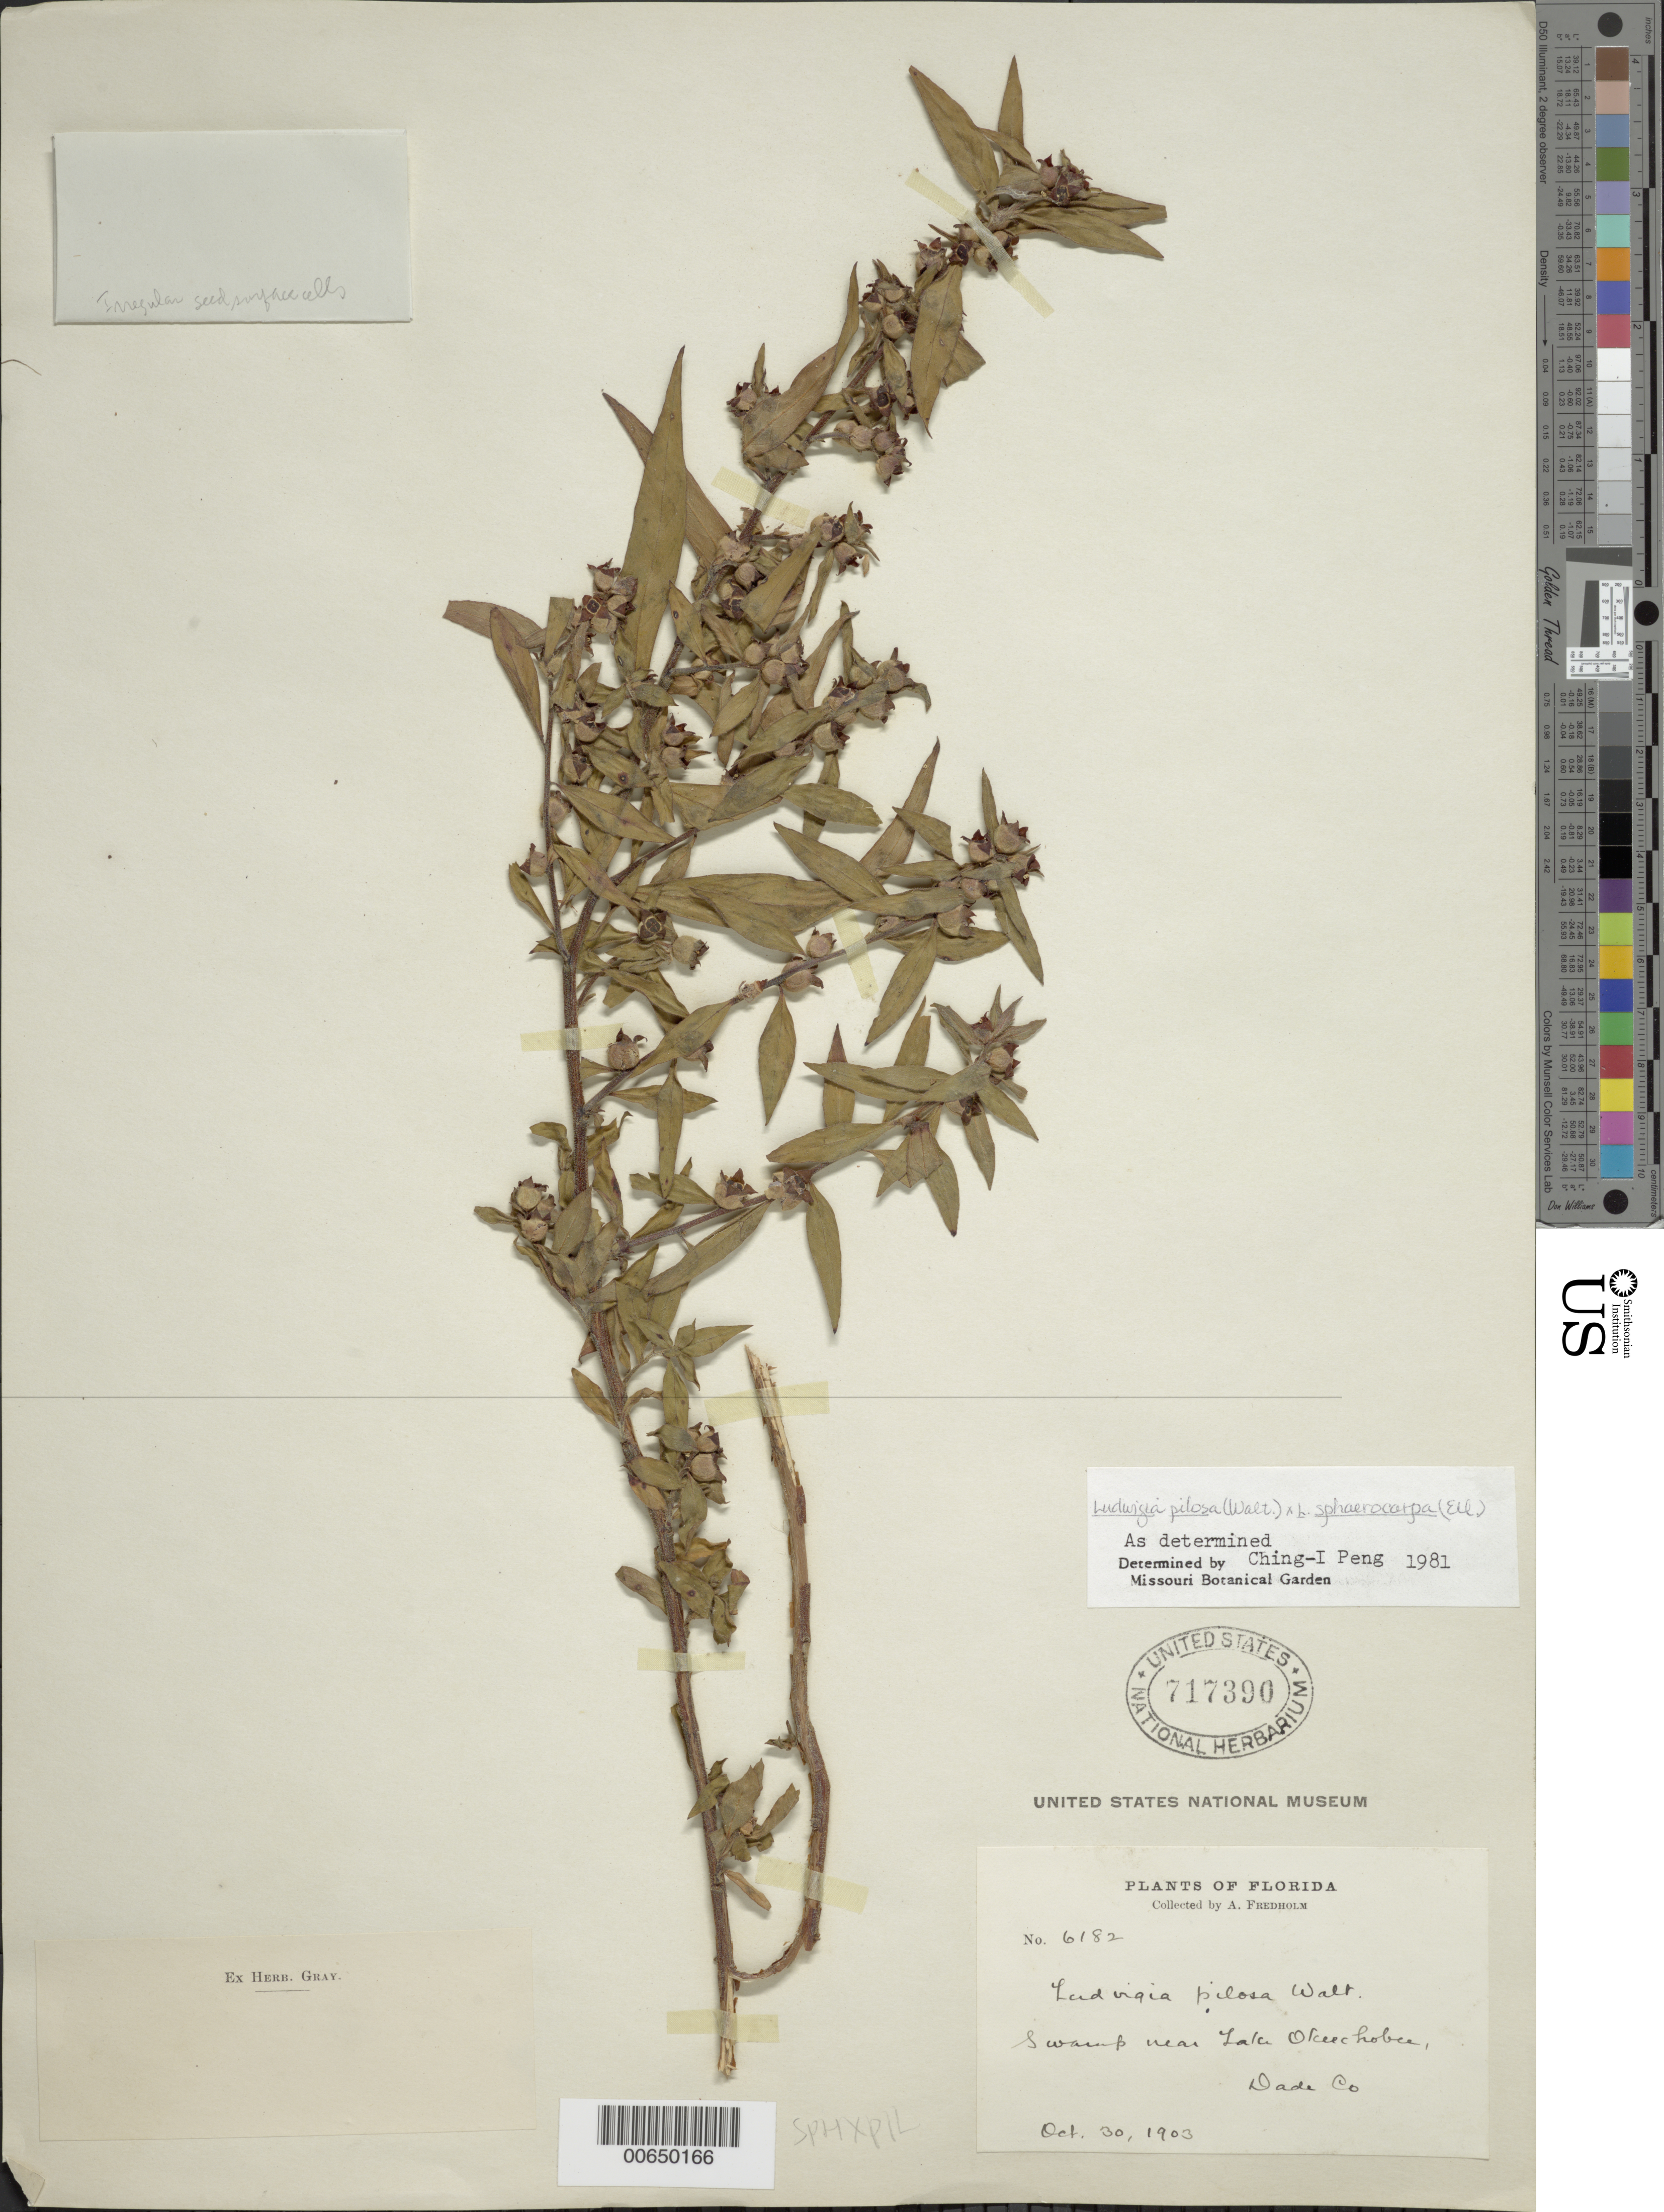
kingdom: Plantae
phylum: Tracheophyta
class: Magnoliopsida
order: Myrtales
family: Onagraceae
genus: Ludwigia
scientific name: Ludwigia pilosa x L. sphaerocarpa Elliott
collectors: A. J. Fredholm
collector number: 6182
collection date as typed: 30 Oct 1903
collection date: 1903-10-30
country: United States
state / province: Florida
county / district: Dade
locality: Near Lake Okeechobee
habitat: Swamp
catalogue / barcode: US 717390